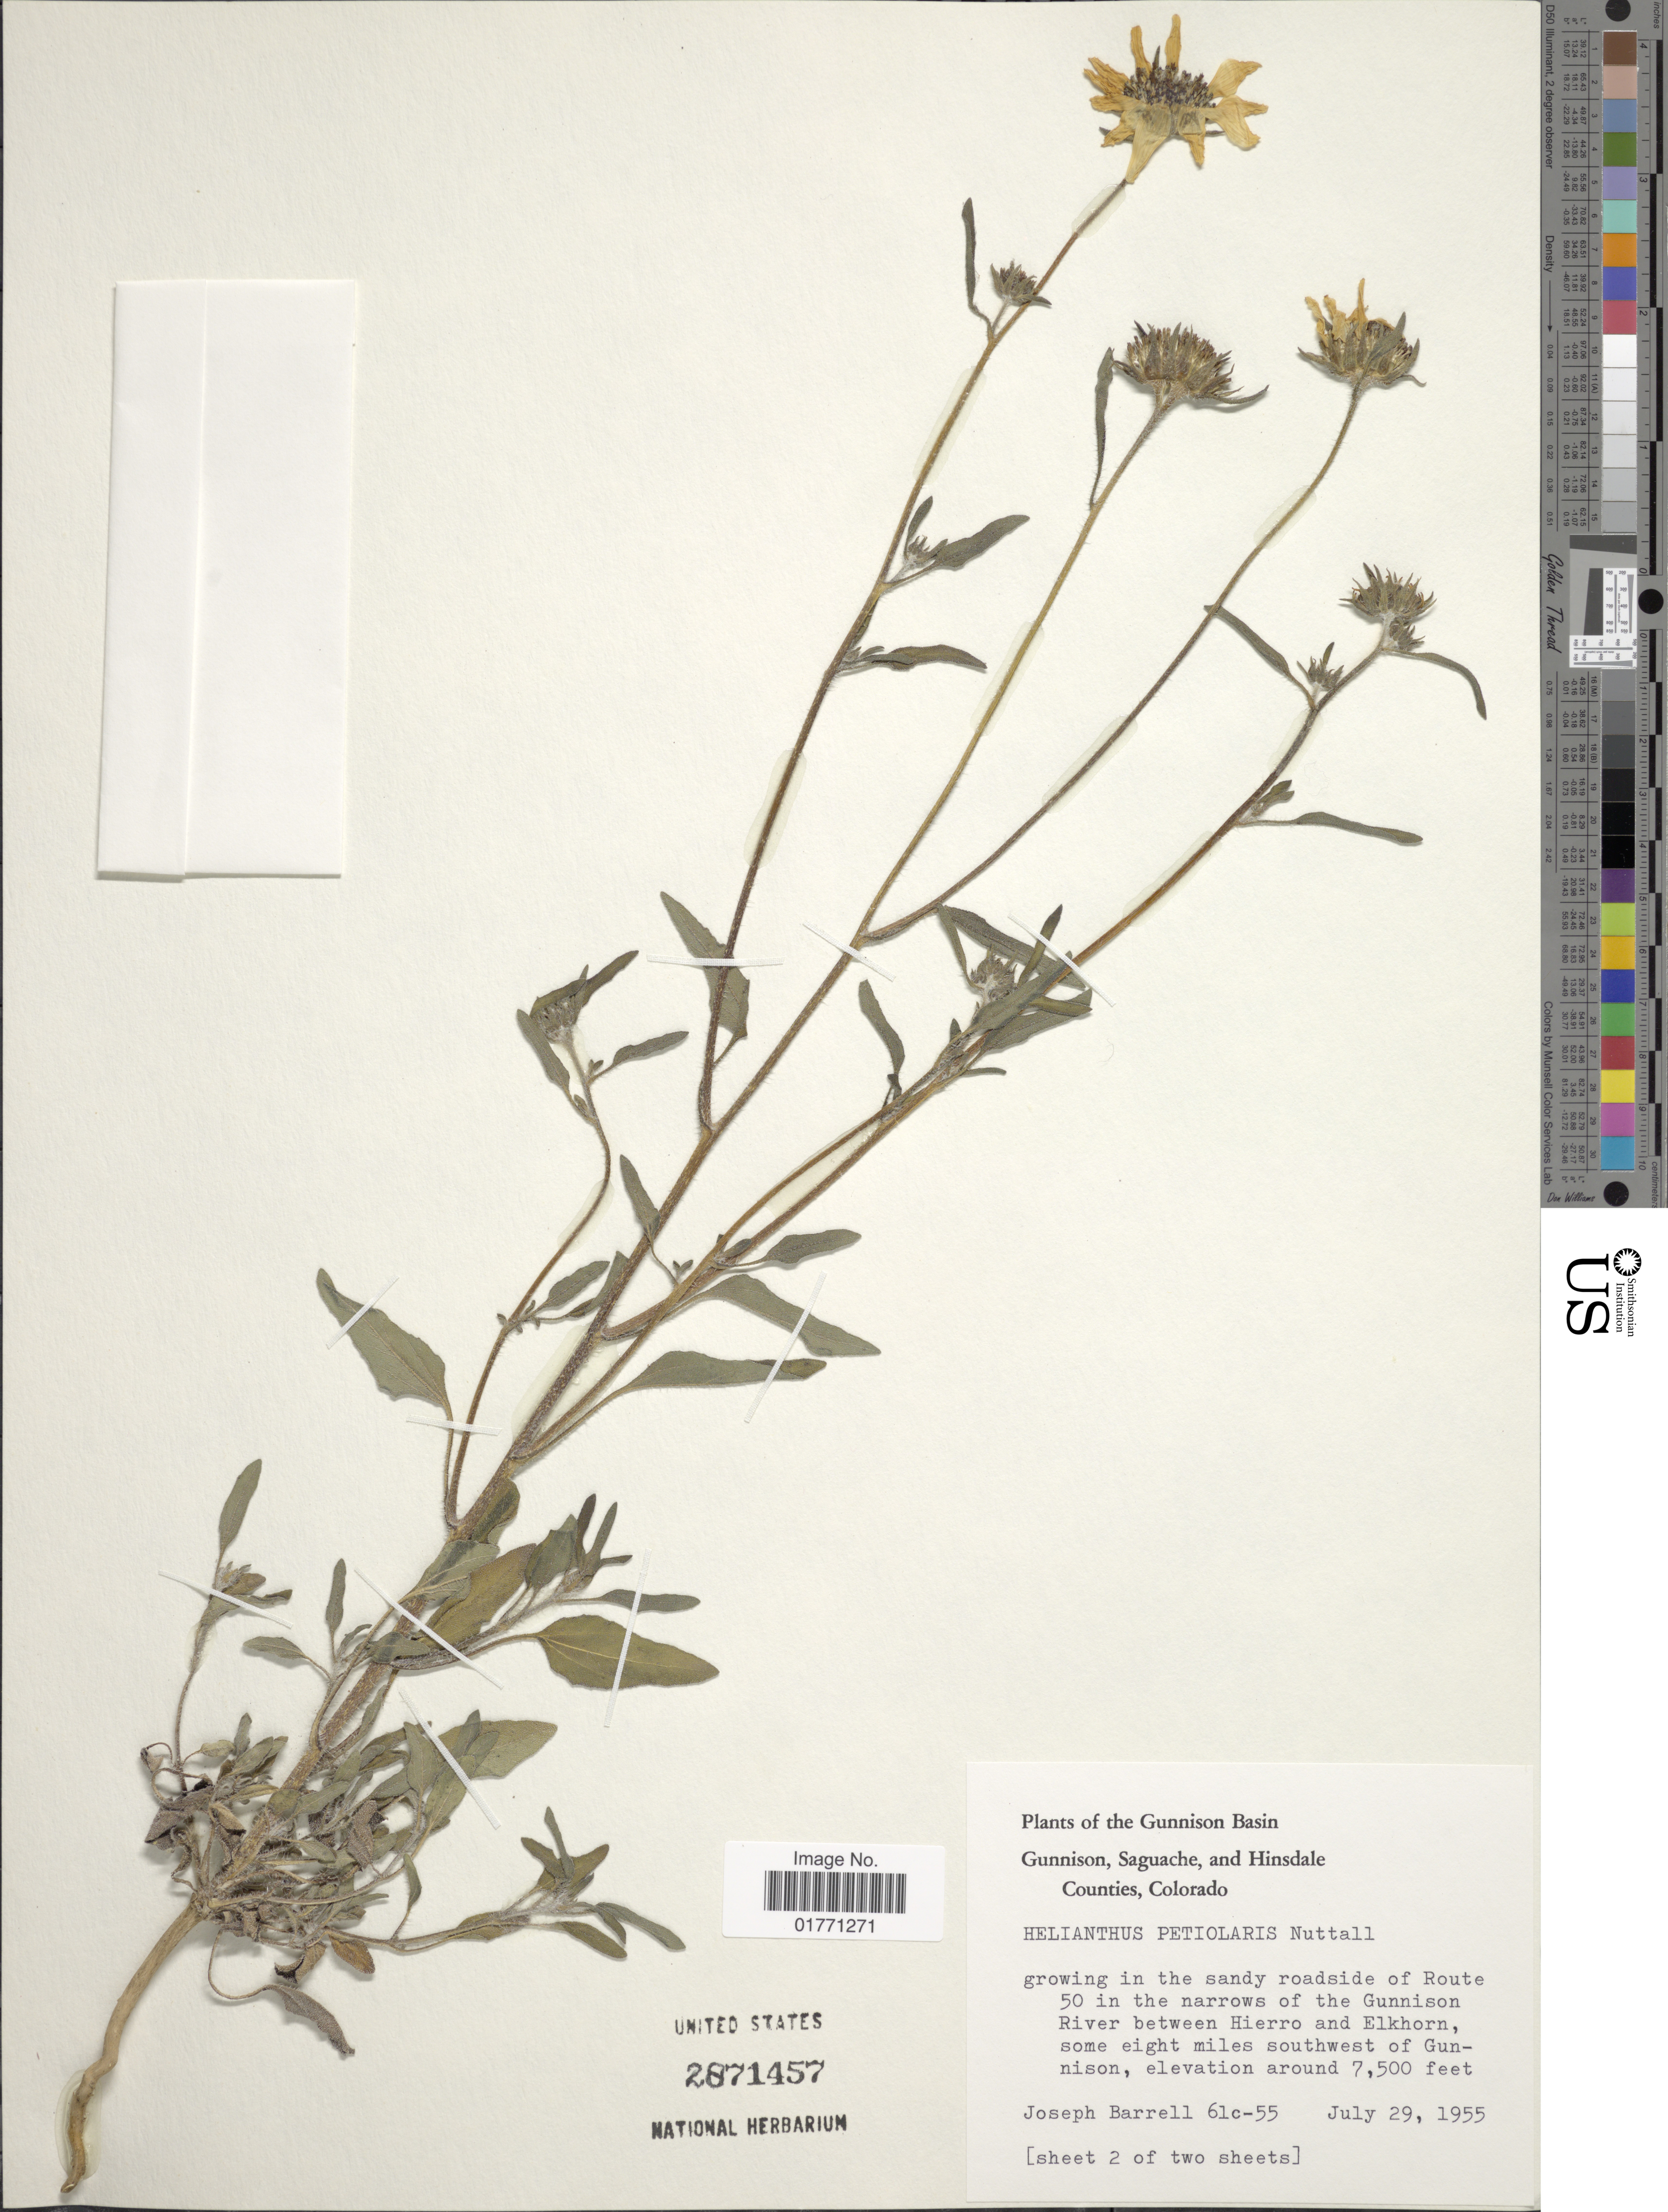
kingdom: Plantae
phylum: Tracheophyta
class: Magnoliopsida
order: Asterales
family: Asteraceae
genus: Helianthus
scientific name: Helianthus petiolaris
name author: Nutt.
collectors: J. Barrell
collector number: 61c-55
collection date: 1955-07-29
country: United States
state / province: Colorado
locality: Gunnison Basin, Gunnison, Saguache, and Hinsdale Counties, in the sandy roadside of Route 50 in the narrows of the Gunnison River between Hierro and Elkhorn, some eight miles southwest of Gunnison.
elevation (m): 2286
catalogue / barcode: US 2871457